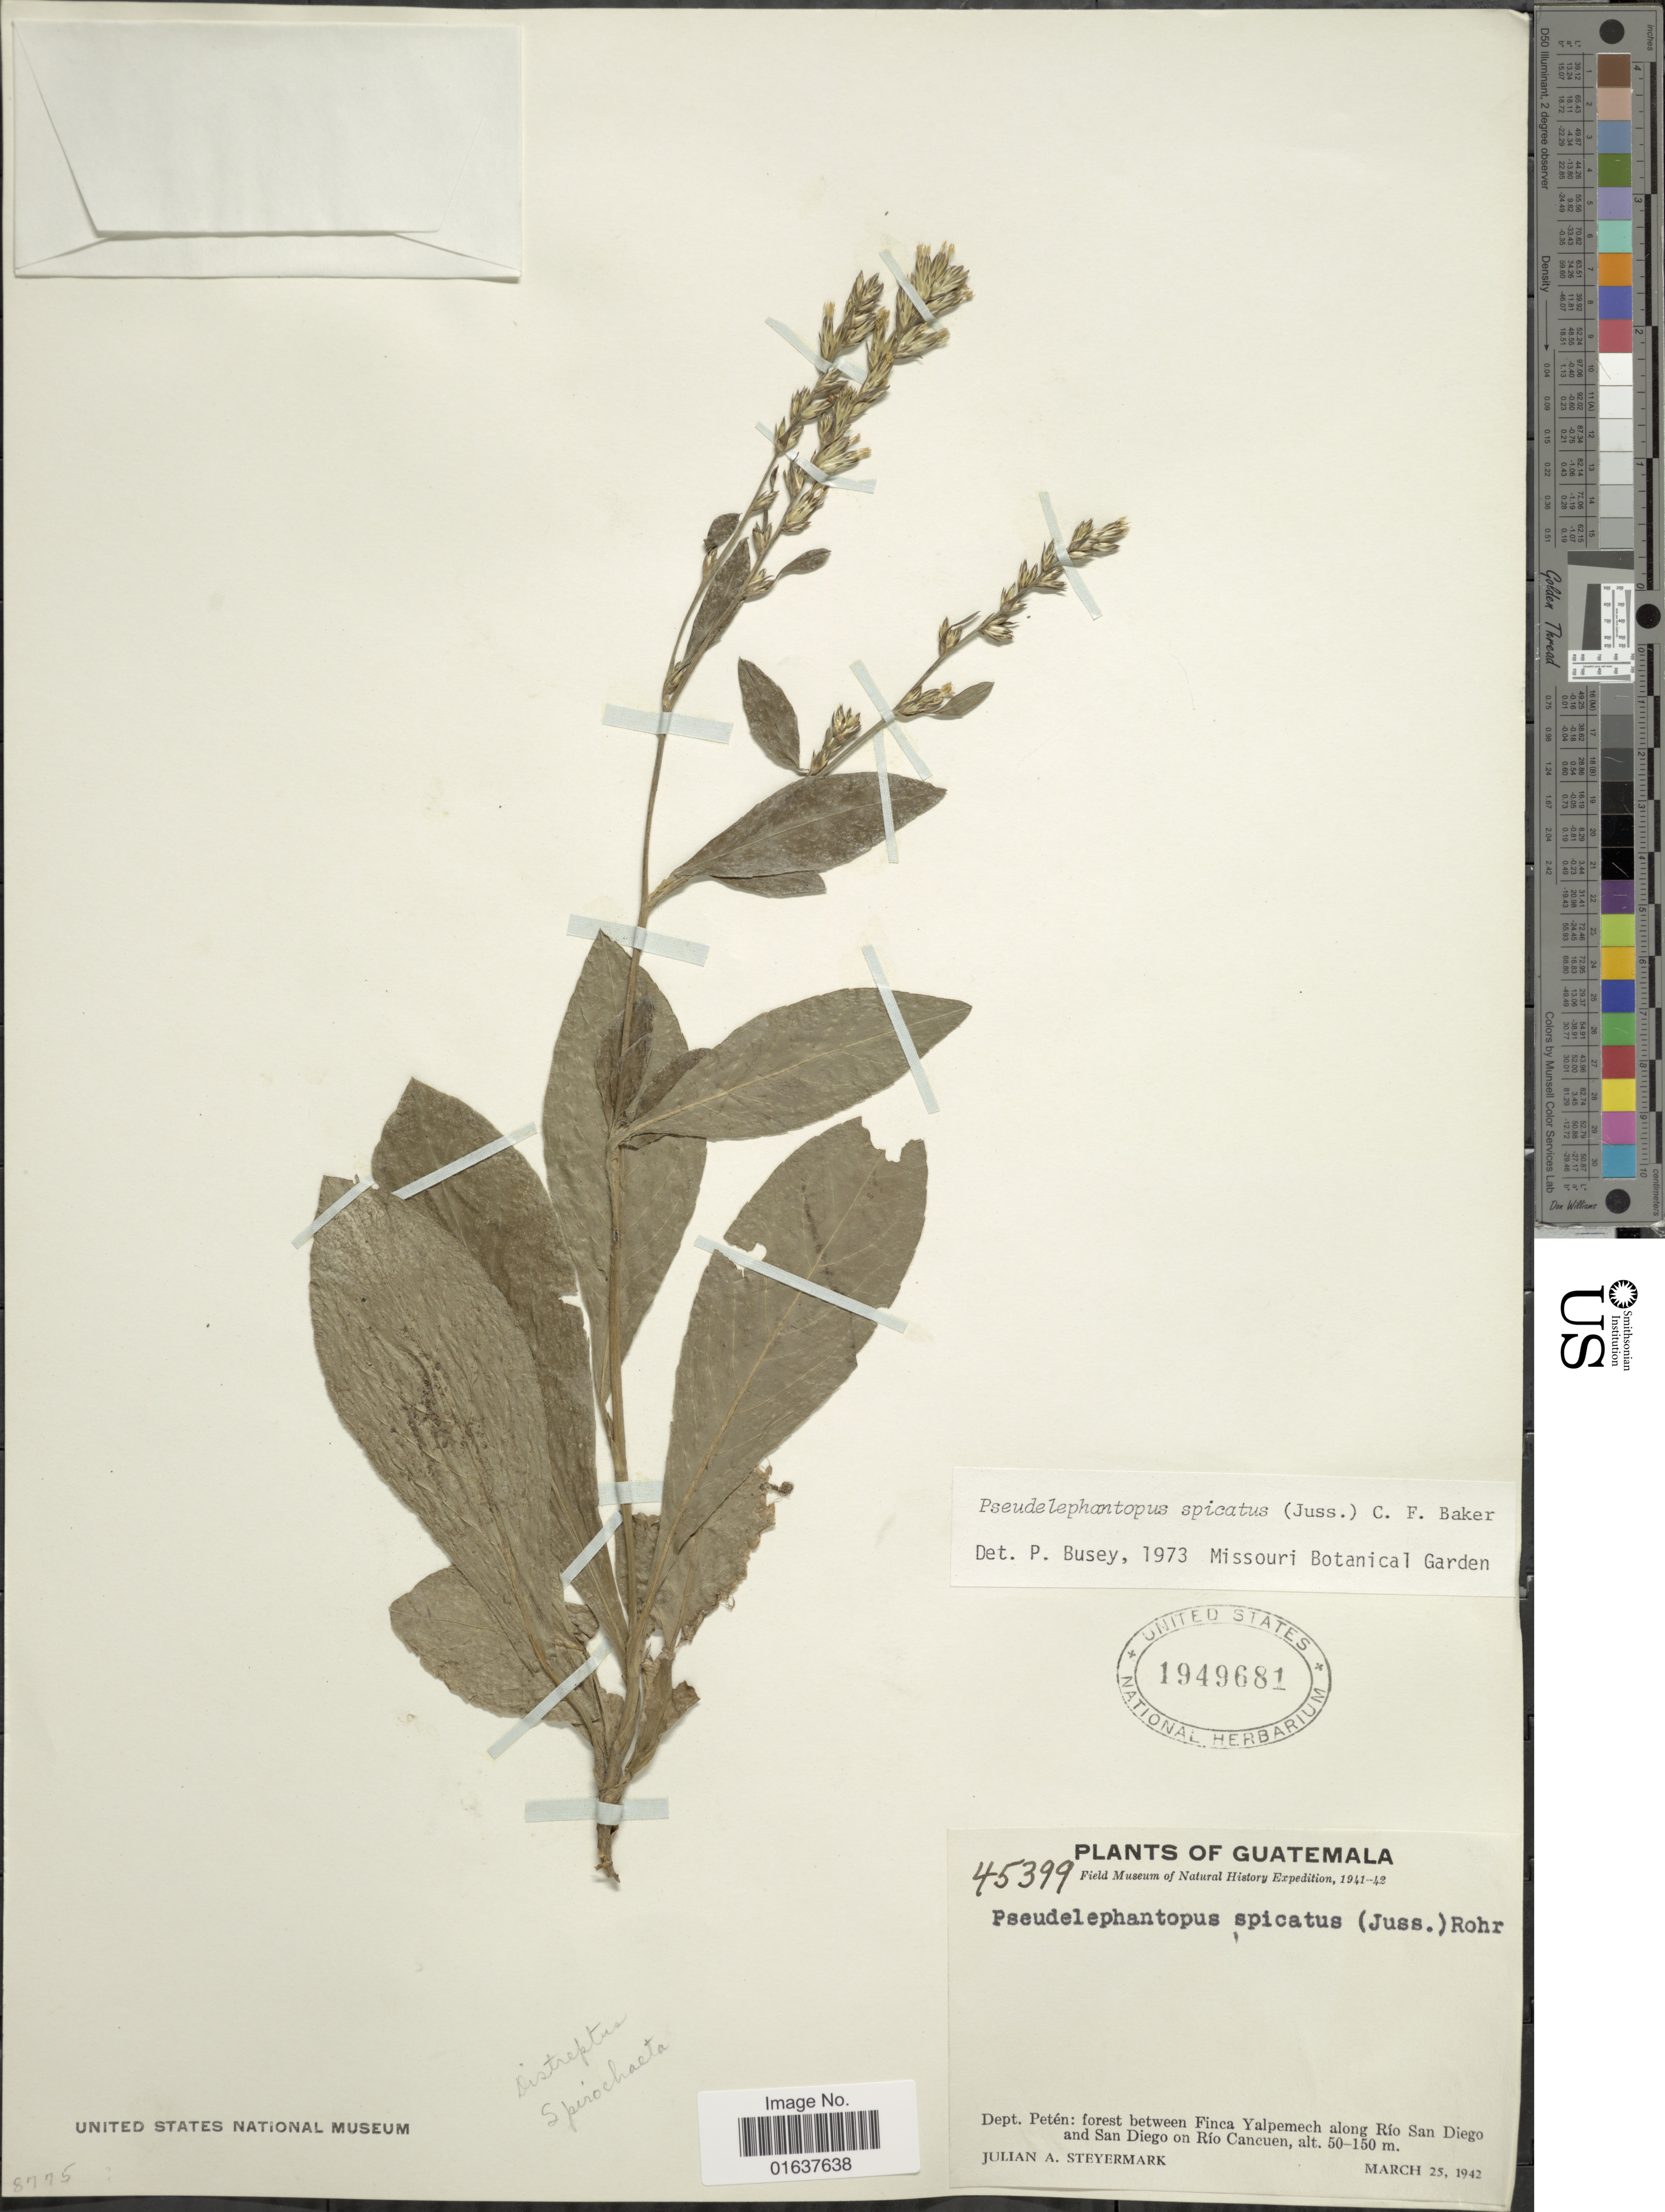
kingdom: Plantae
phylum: Tracheophyta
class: Magnoliopsida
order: Asterales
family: Asteraceae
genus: Pseudelephantopus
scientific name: Pseudelephantopus spicatus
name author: (Juss. ex Aubl.) C.F. Baker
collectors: J. Steyermark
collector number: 45399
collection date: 1942-03-25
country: Guatemala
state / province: El Petén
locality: Dept. Peten: forest between Finca Yalpemech along Rio San Diego and San Diego on Rio Cancuen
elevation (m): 50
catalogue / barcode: US 1949681